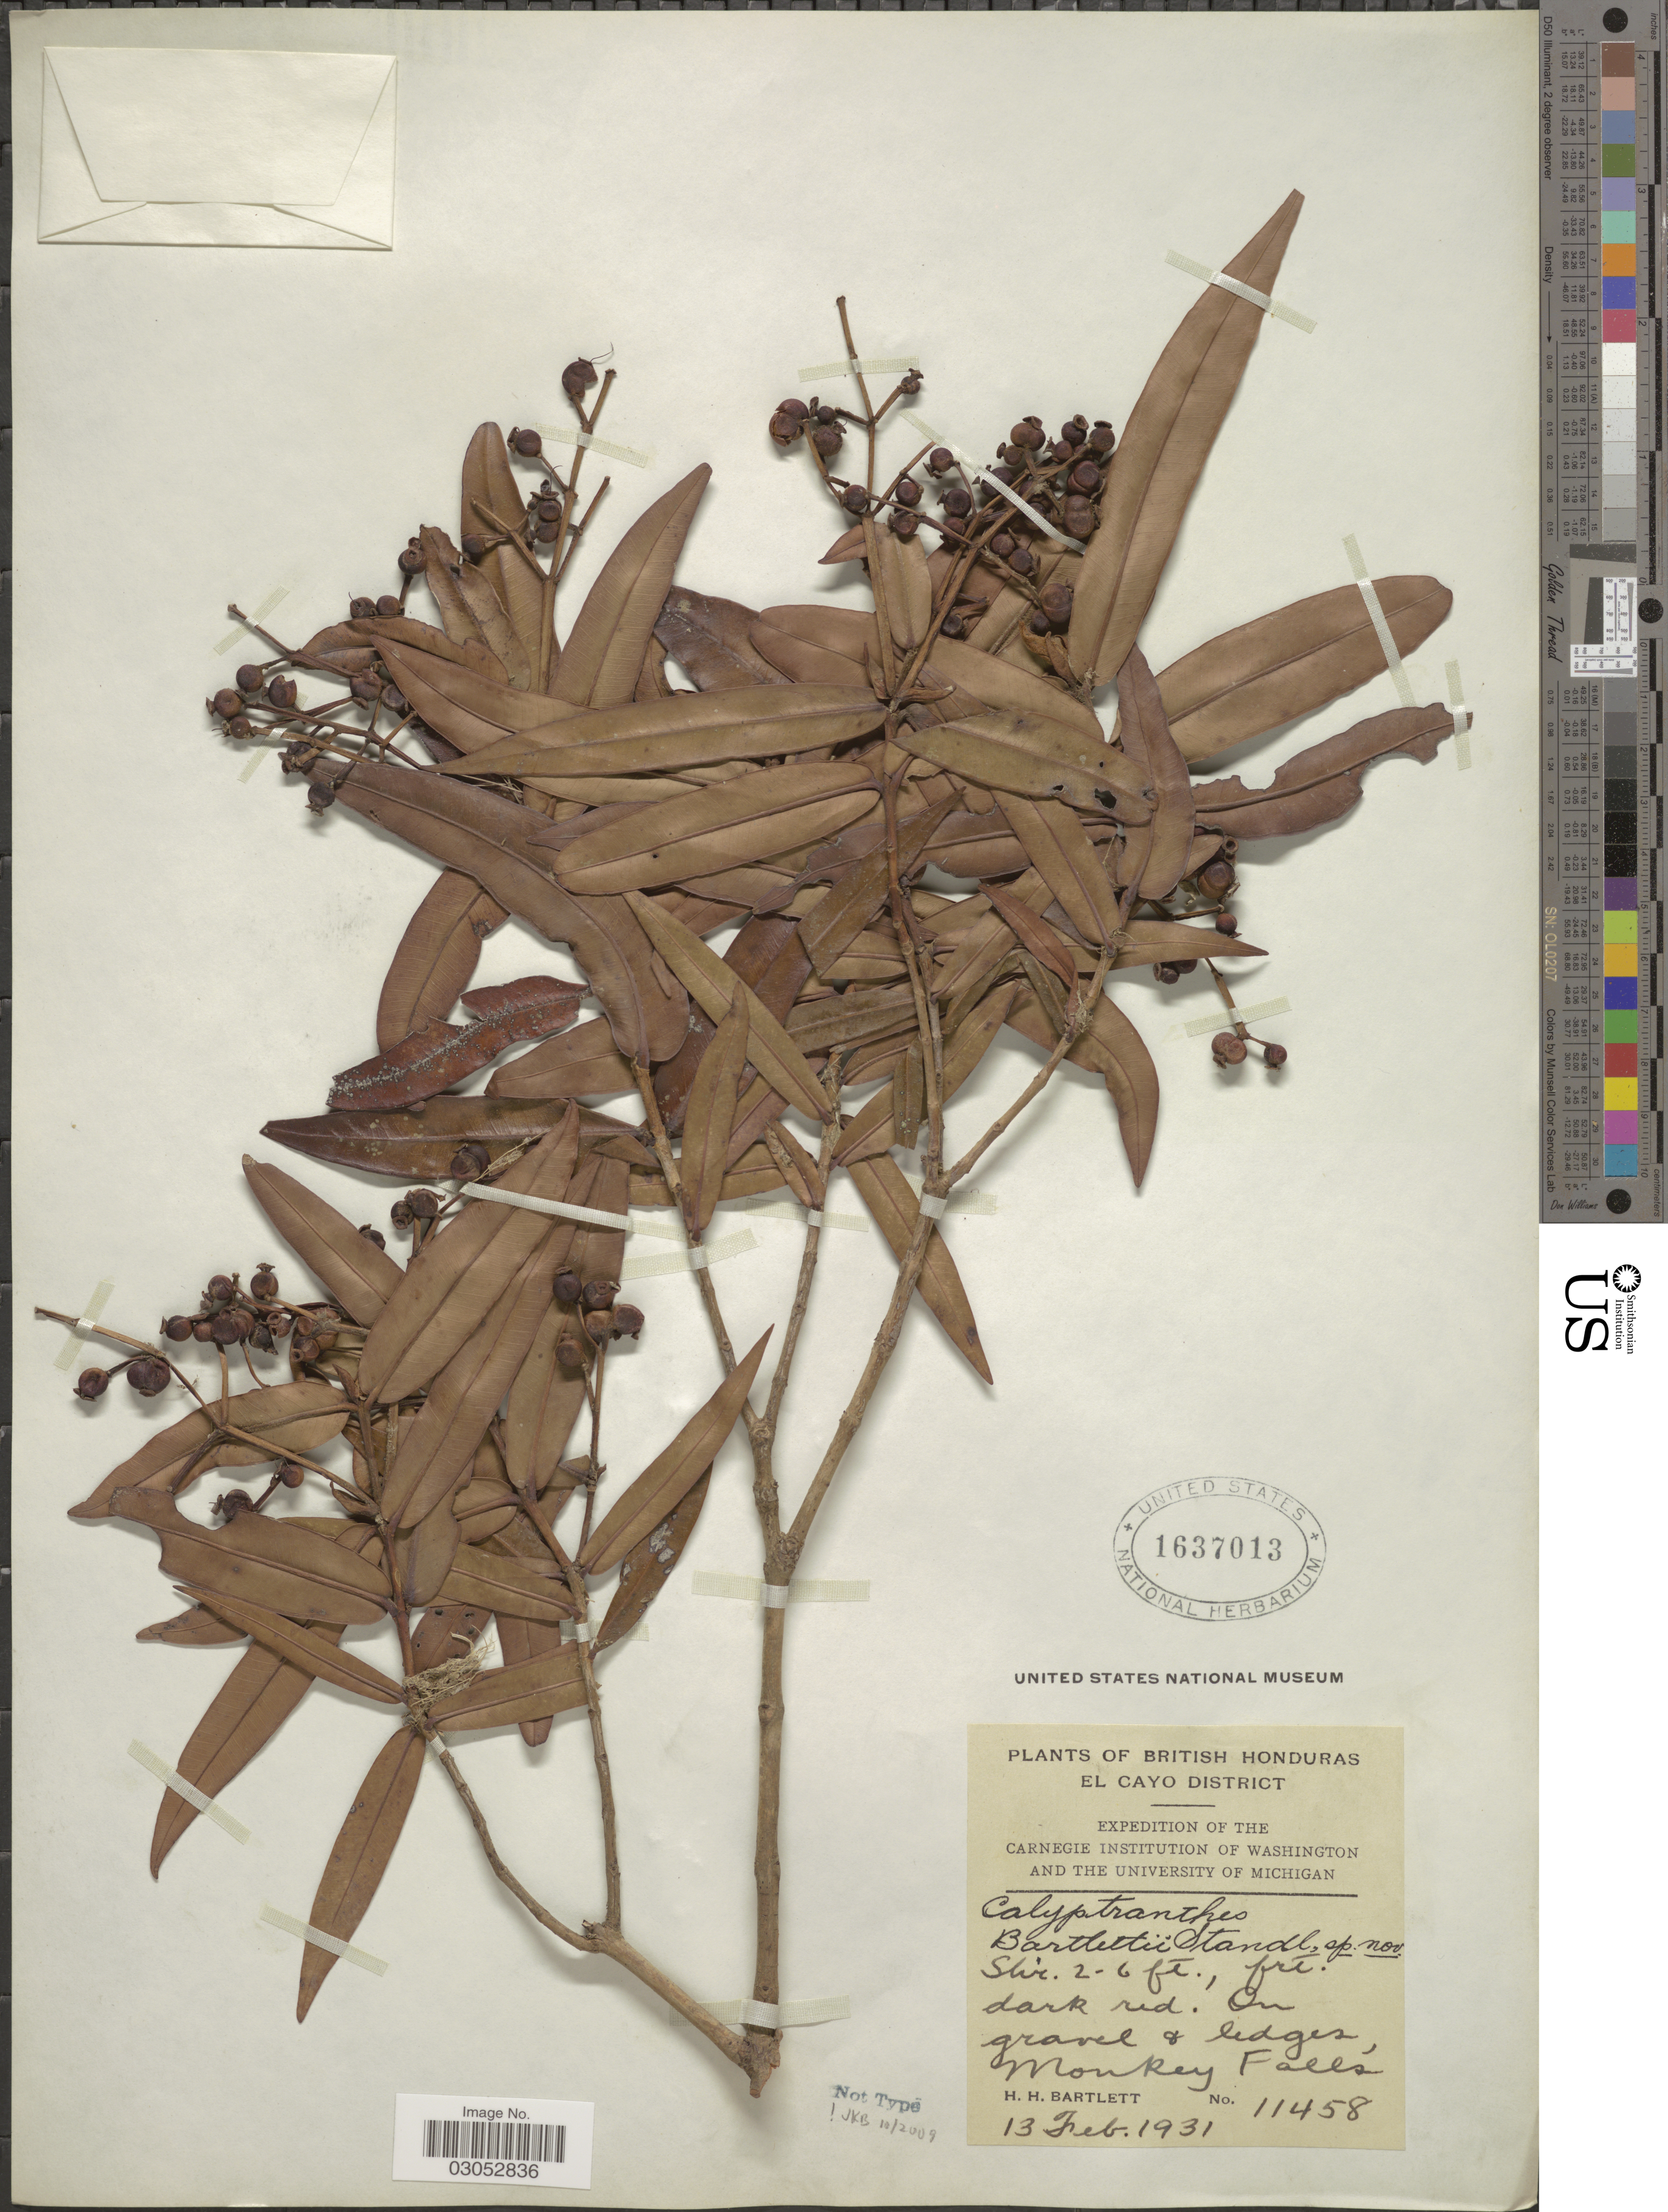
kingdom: Plantae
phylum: Tracheophyta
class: Magnoliopsida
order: Myrtales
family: Myrtaceae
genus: Myrcia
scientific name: Myrcia bartlettii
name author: (Standl.) A.R. Lourenço & Sánchez-Cháv.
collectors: H. H. Bartlett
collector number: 11458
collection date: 1931-02-13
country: Belize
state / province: Cayo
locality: British Honduras, El Cayo District, Monkey Falls.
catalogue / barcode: US 1637013